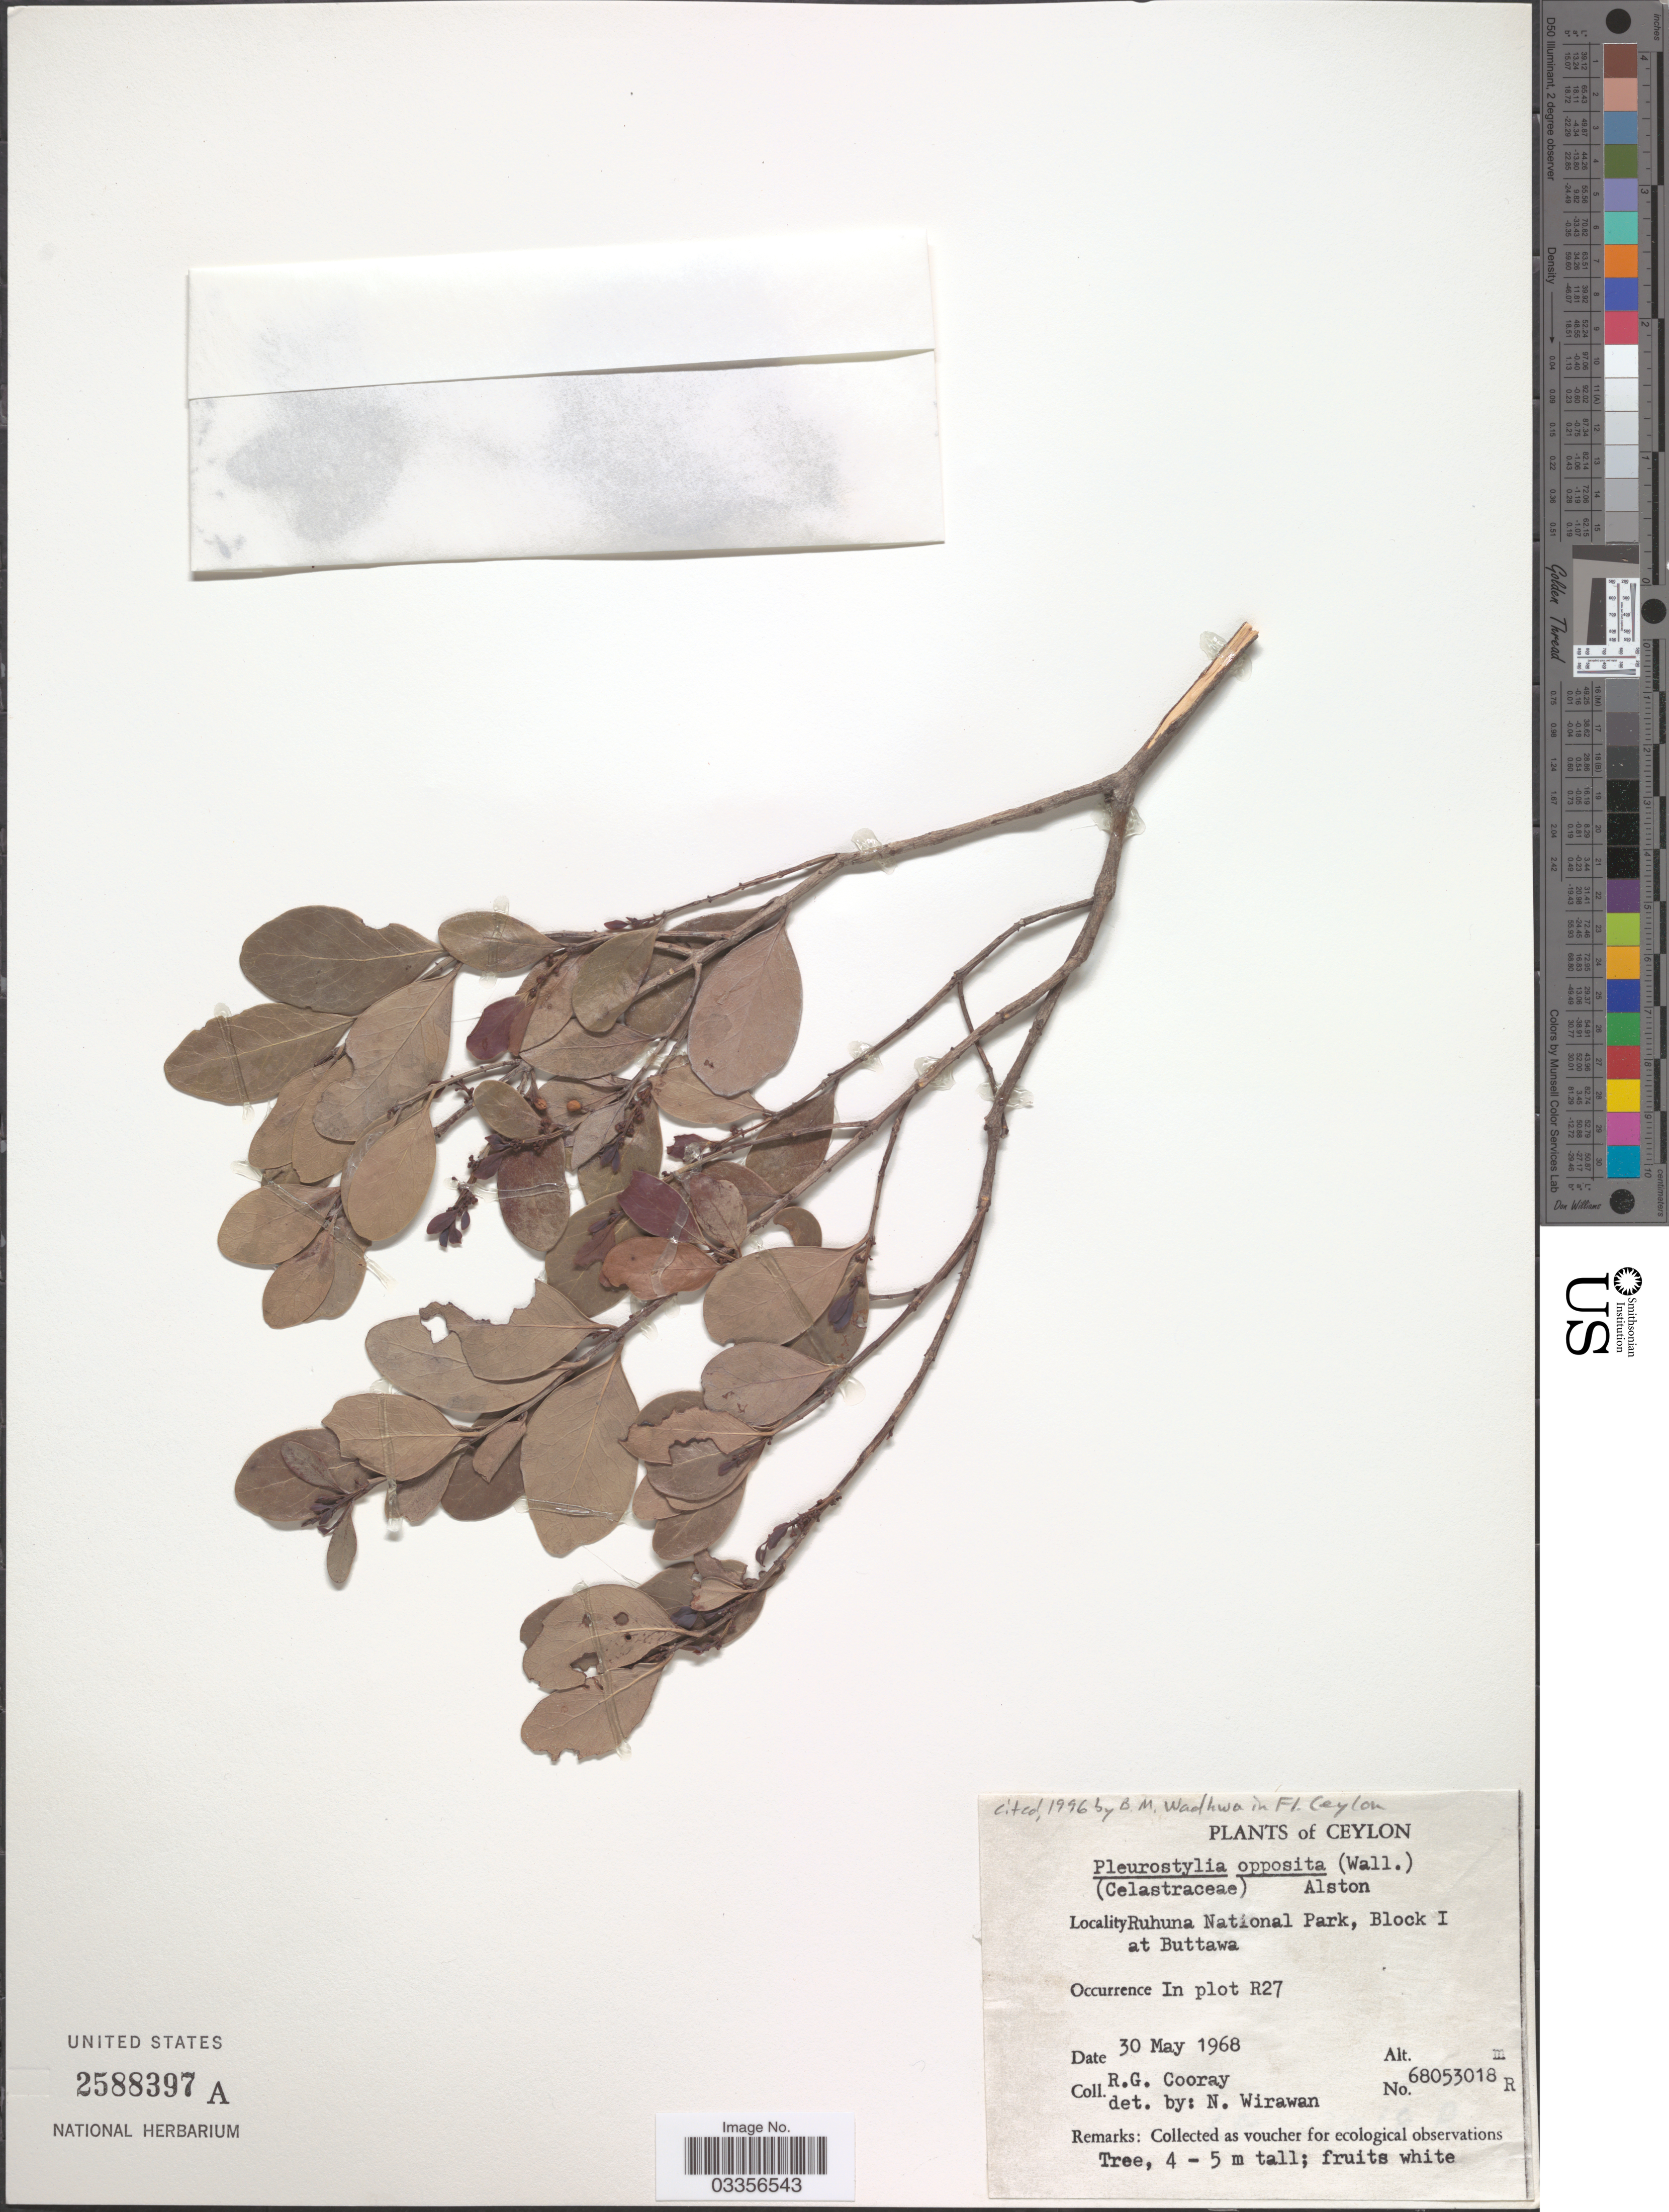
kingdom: Plantae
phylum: Tracheophyta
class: Magnoliopsida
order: Celastrales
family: Celastraceae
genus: Pleurostylia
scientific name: Pleurostylia opposita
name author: (Wall.) Alston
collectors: R. Cooray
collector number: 68053018R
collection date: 1968-05-30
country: Sri Lanka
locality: Ceylon, Ruhuna National Park, Block I at Buttawa, In plot R27.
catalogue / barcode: US 2588397A